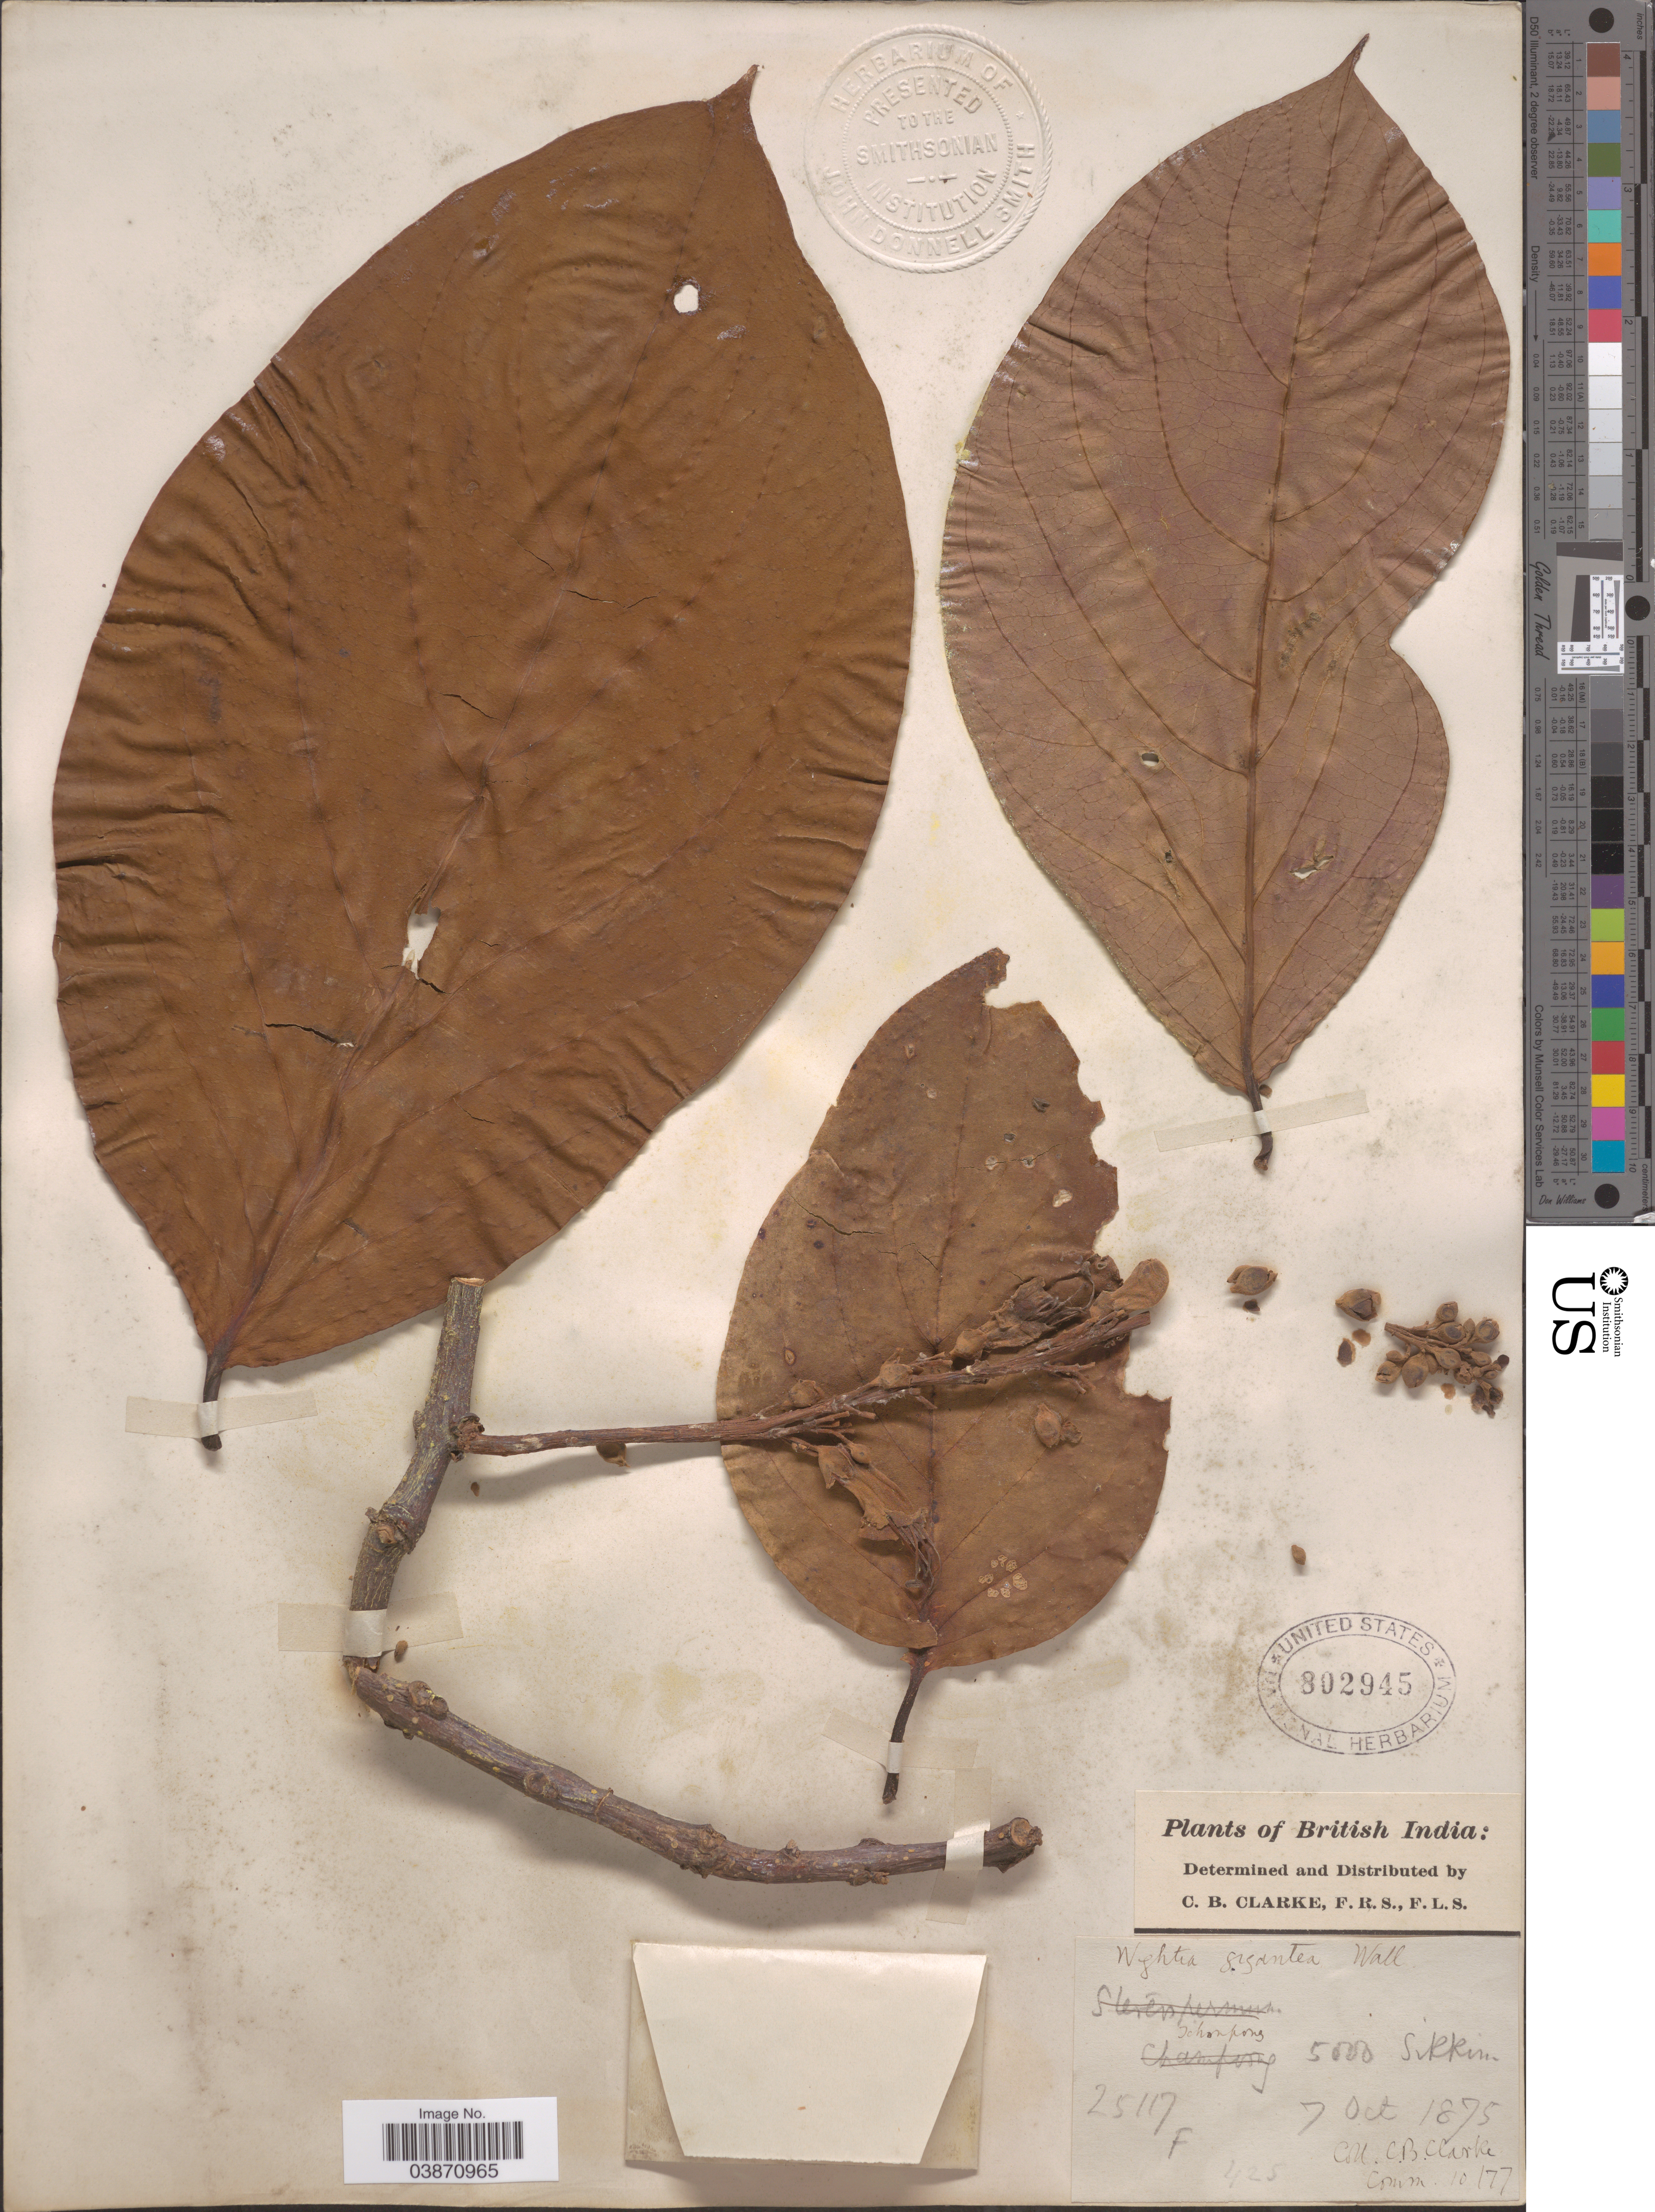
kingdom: Plantae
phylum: Tracheophyta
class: Magnoliopsida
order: Lamiales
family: Wightiaceae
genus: Wightia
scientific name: Wightia speciosissima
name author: (D. Don) Merr.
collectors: C. B. Clarke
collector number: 25117F/425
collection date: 1875-10-07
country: India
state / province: Sikkim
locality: British India.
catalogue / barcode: US 802945